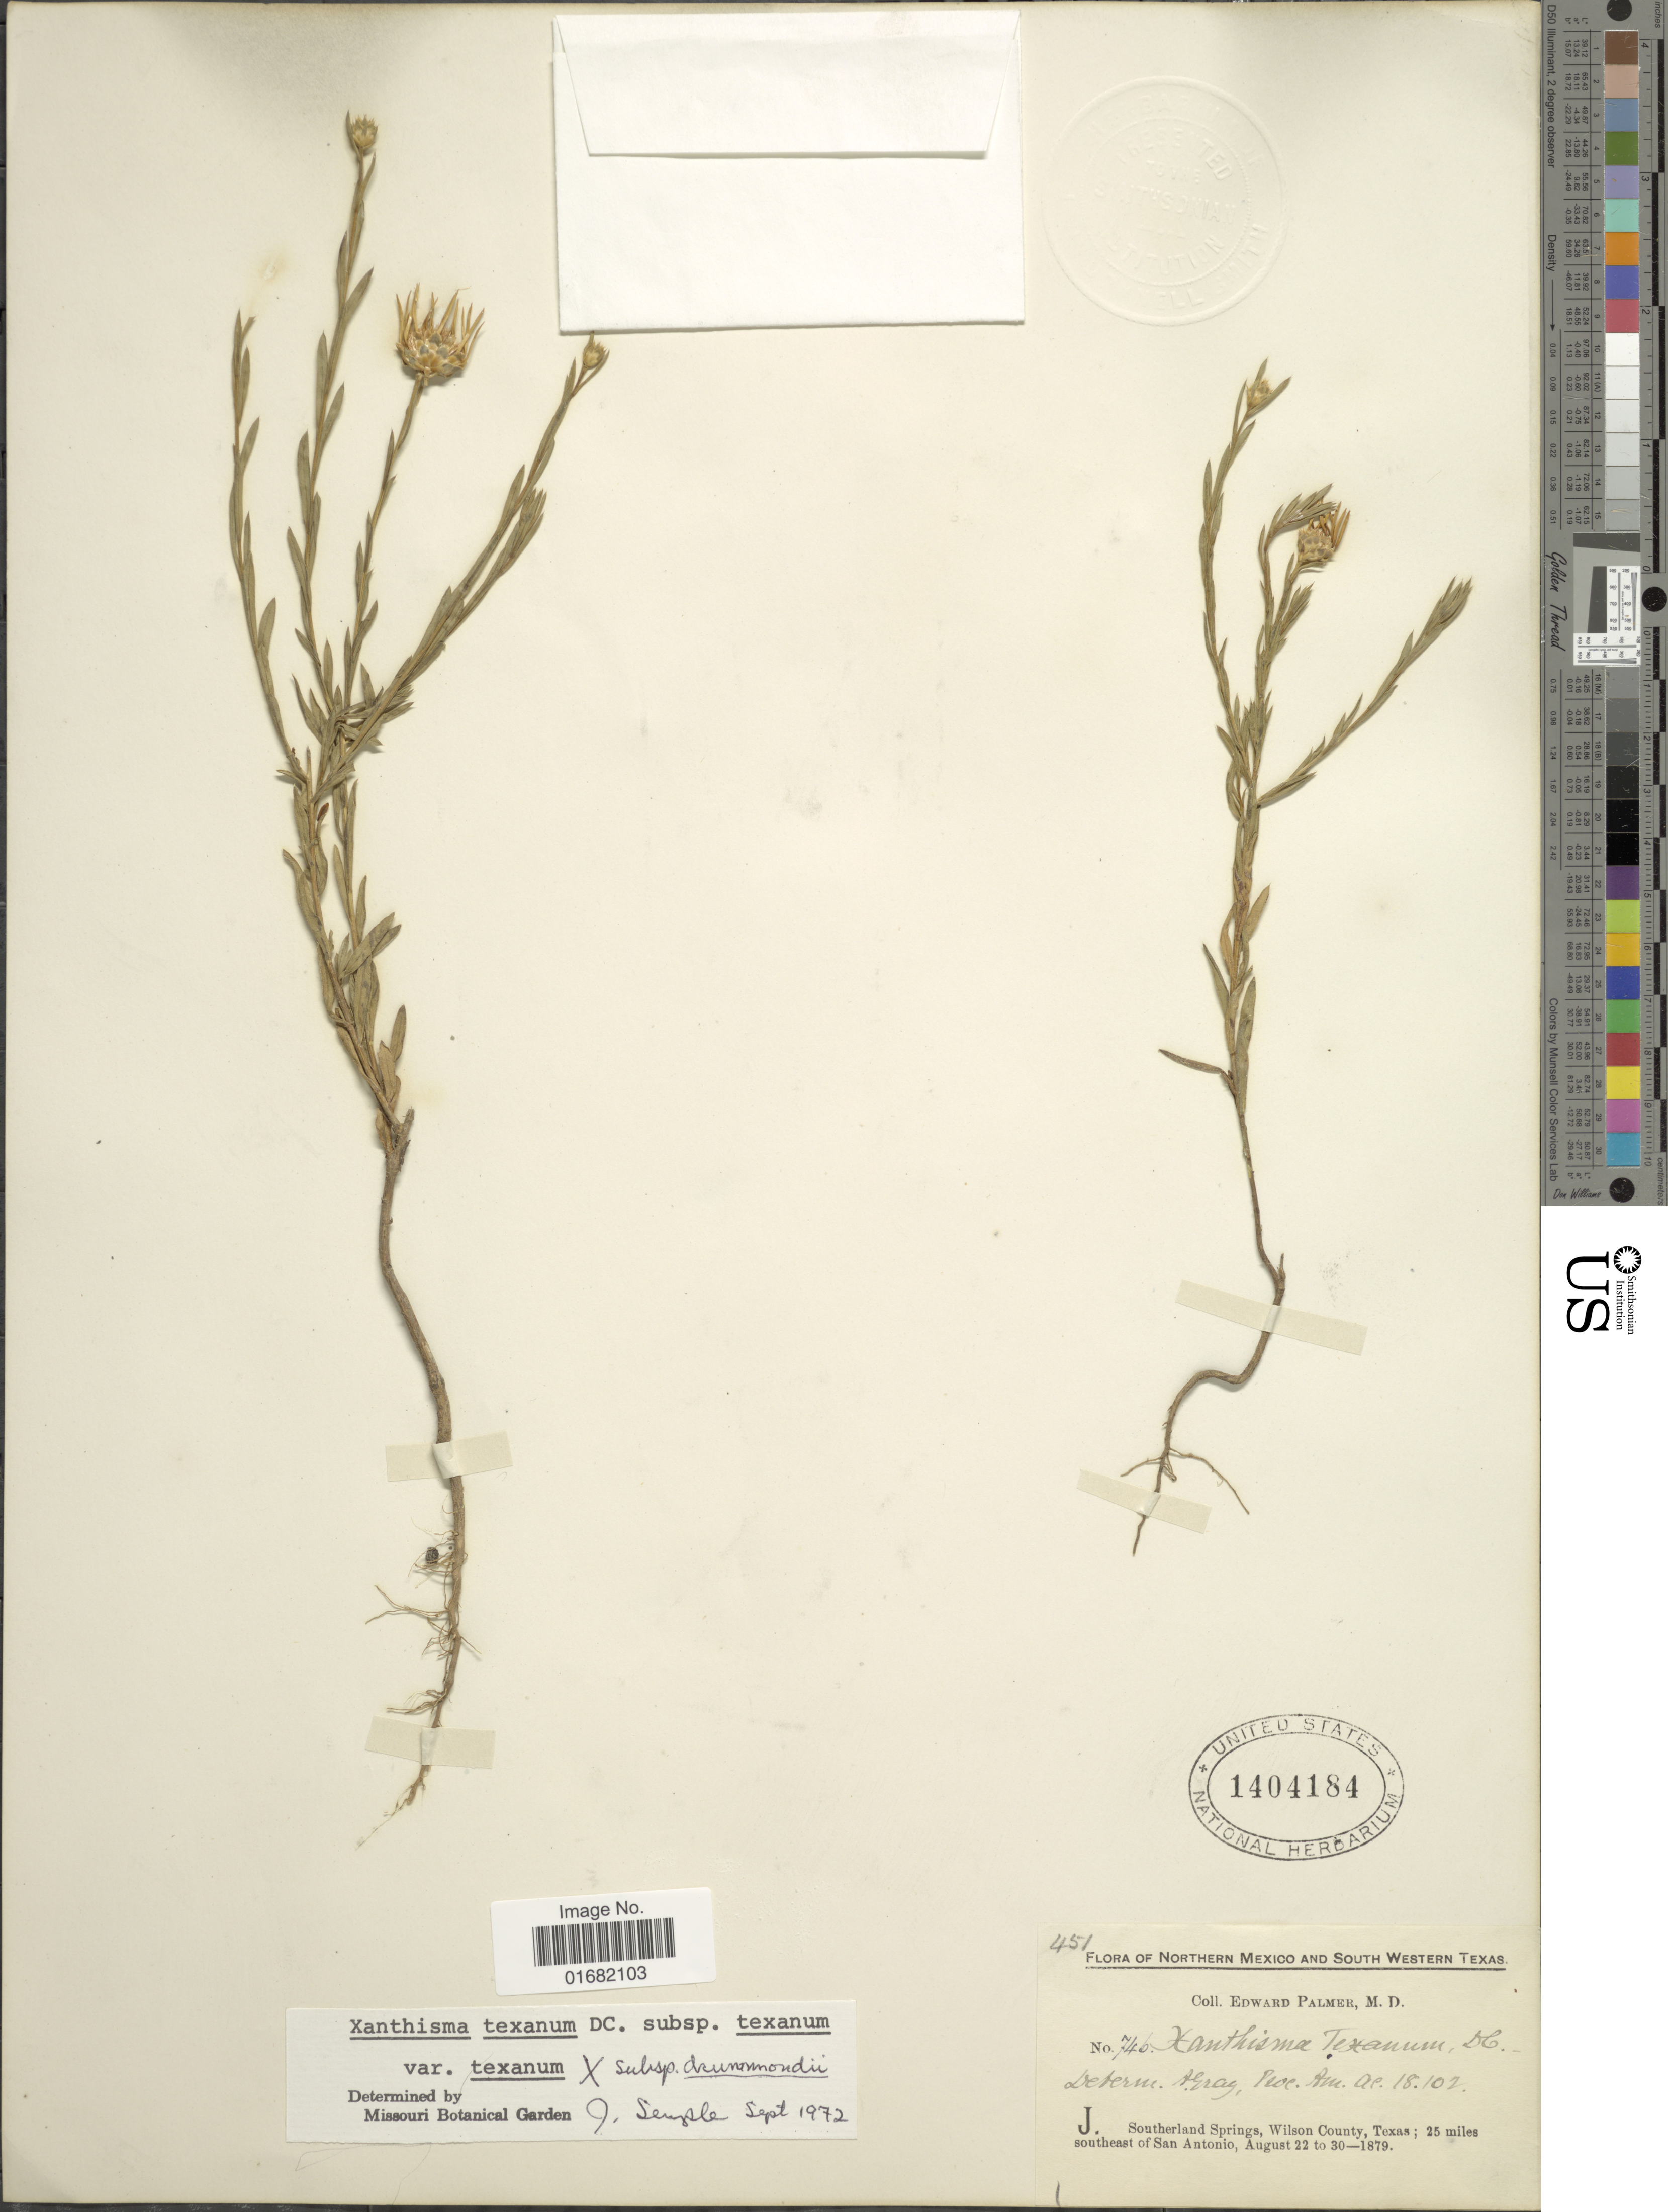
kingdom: Plantae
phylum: Tracheophyta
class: Magnoliopsida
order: Asterales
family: Asteraceae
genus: Xanthisma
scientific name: Xanthisma texanum subsp. texanum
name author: DC.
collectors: E. Palmer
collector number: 746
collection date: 1879-08-22/1879-08-30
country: United States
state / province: Texas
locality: South Western Texas. Southerland Springs, Wilson County; 25 miles southeast of San Antonio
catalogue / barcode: US 1404184